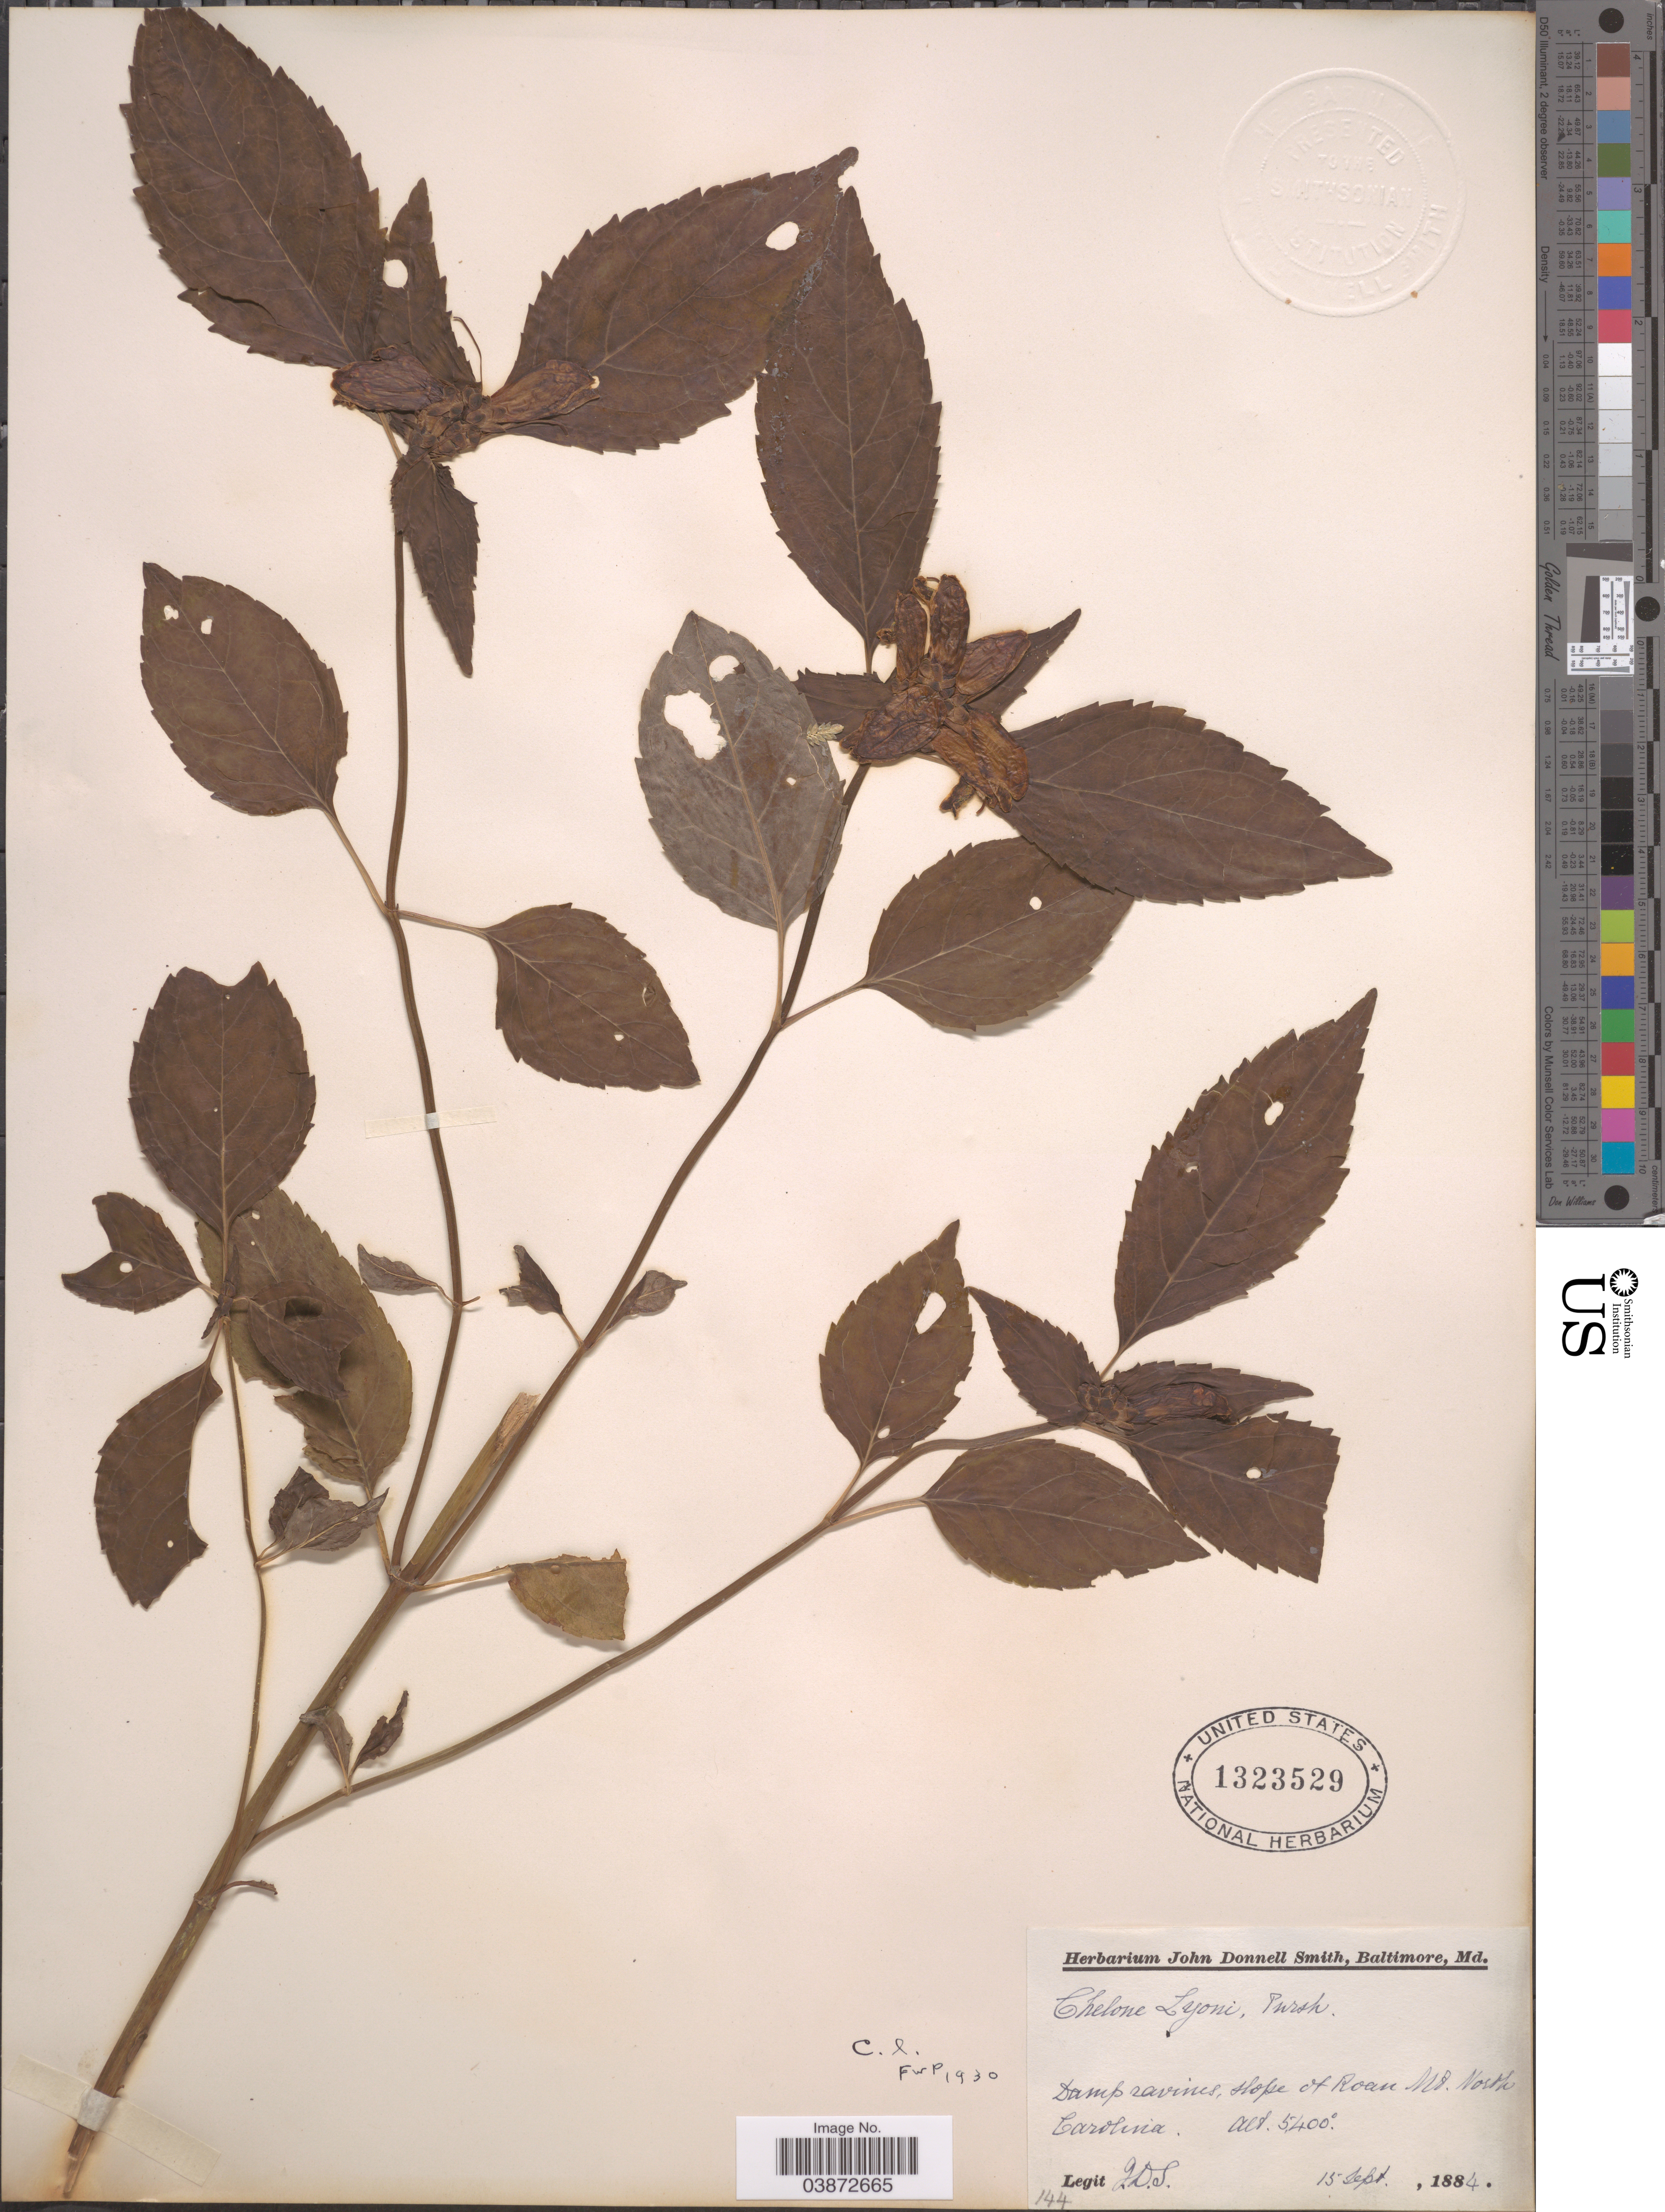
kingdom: Plantae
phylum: Tracheophyta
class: Magnoliopsida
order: Lamiales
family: Plantaginaceae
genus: Chelone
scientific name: Chelone lyonii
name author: Pursh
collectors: J. Donnell Smith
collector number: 144?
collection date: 1884-09-15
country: United States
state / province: North Carolina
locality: Damp ravines, slope of Roan Mt.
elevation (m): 1646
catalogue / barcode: US 1323529